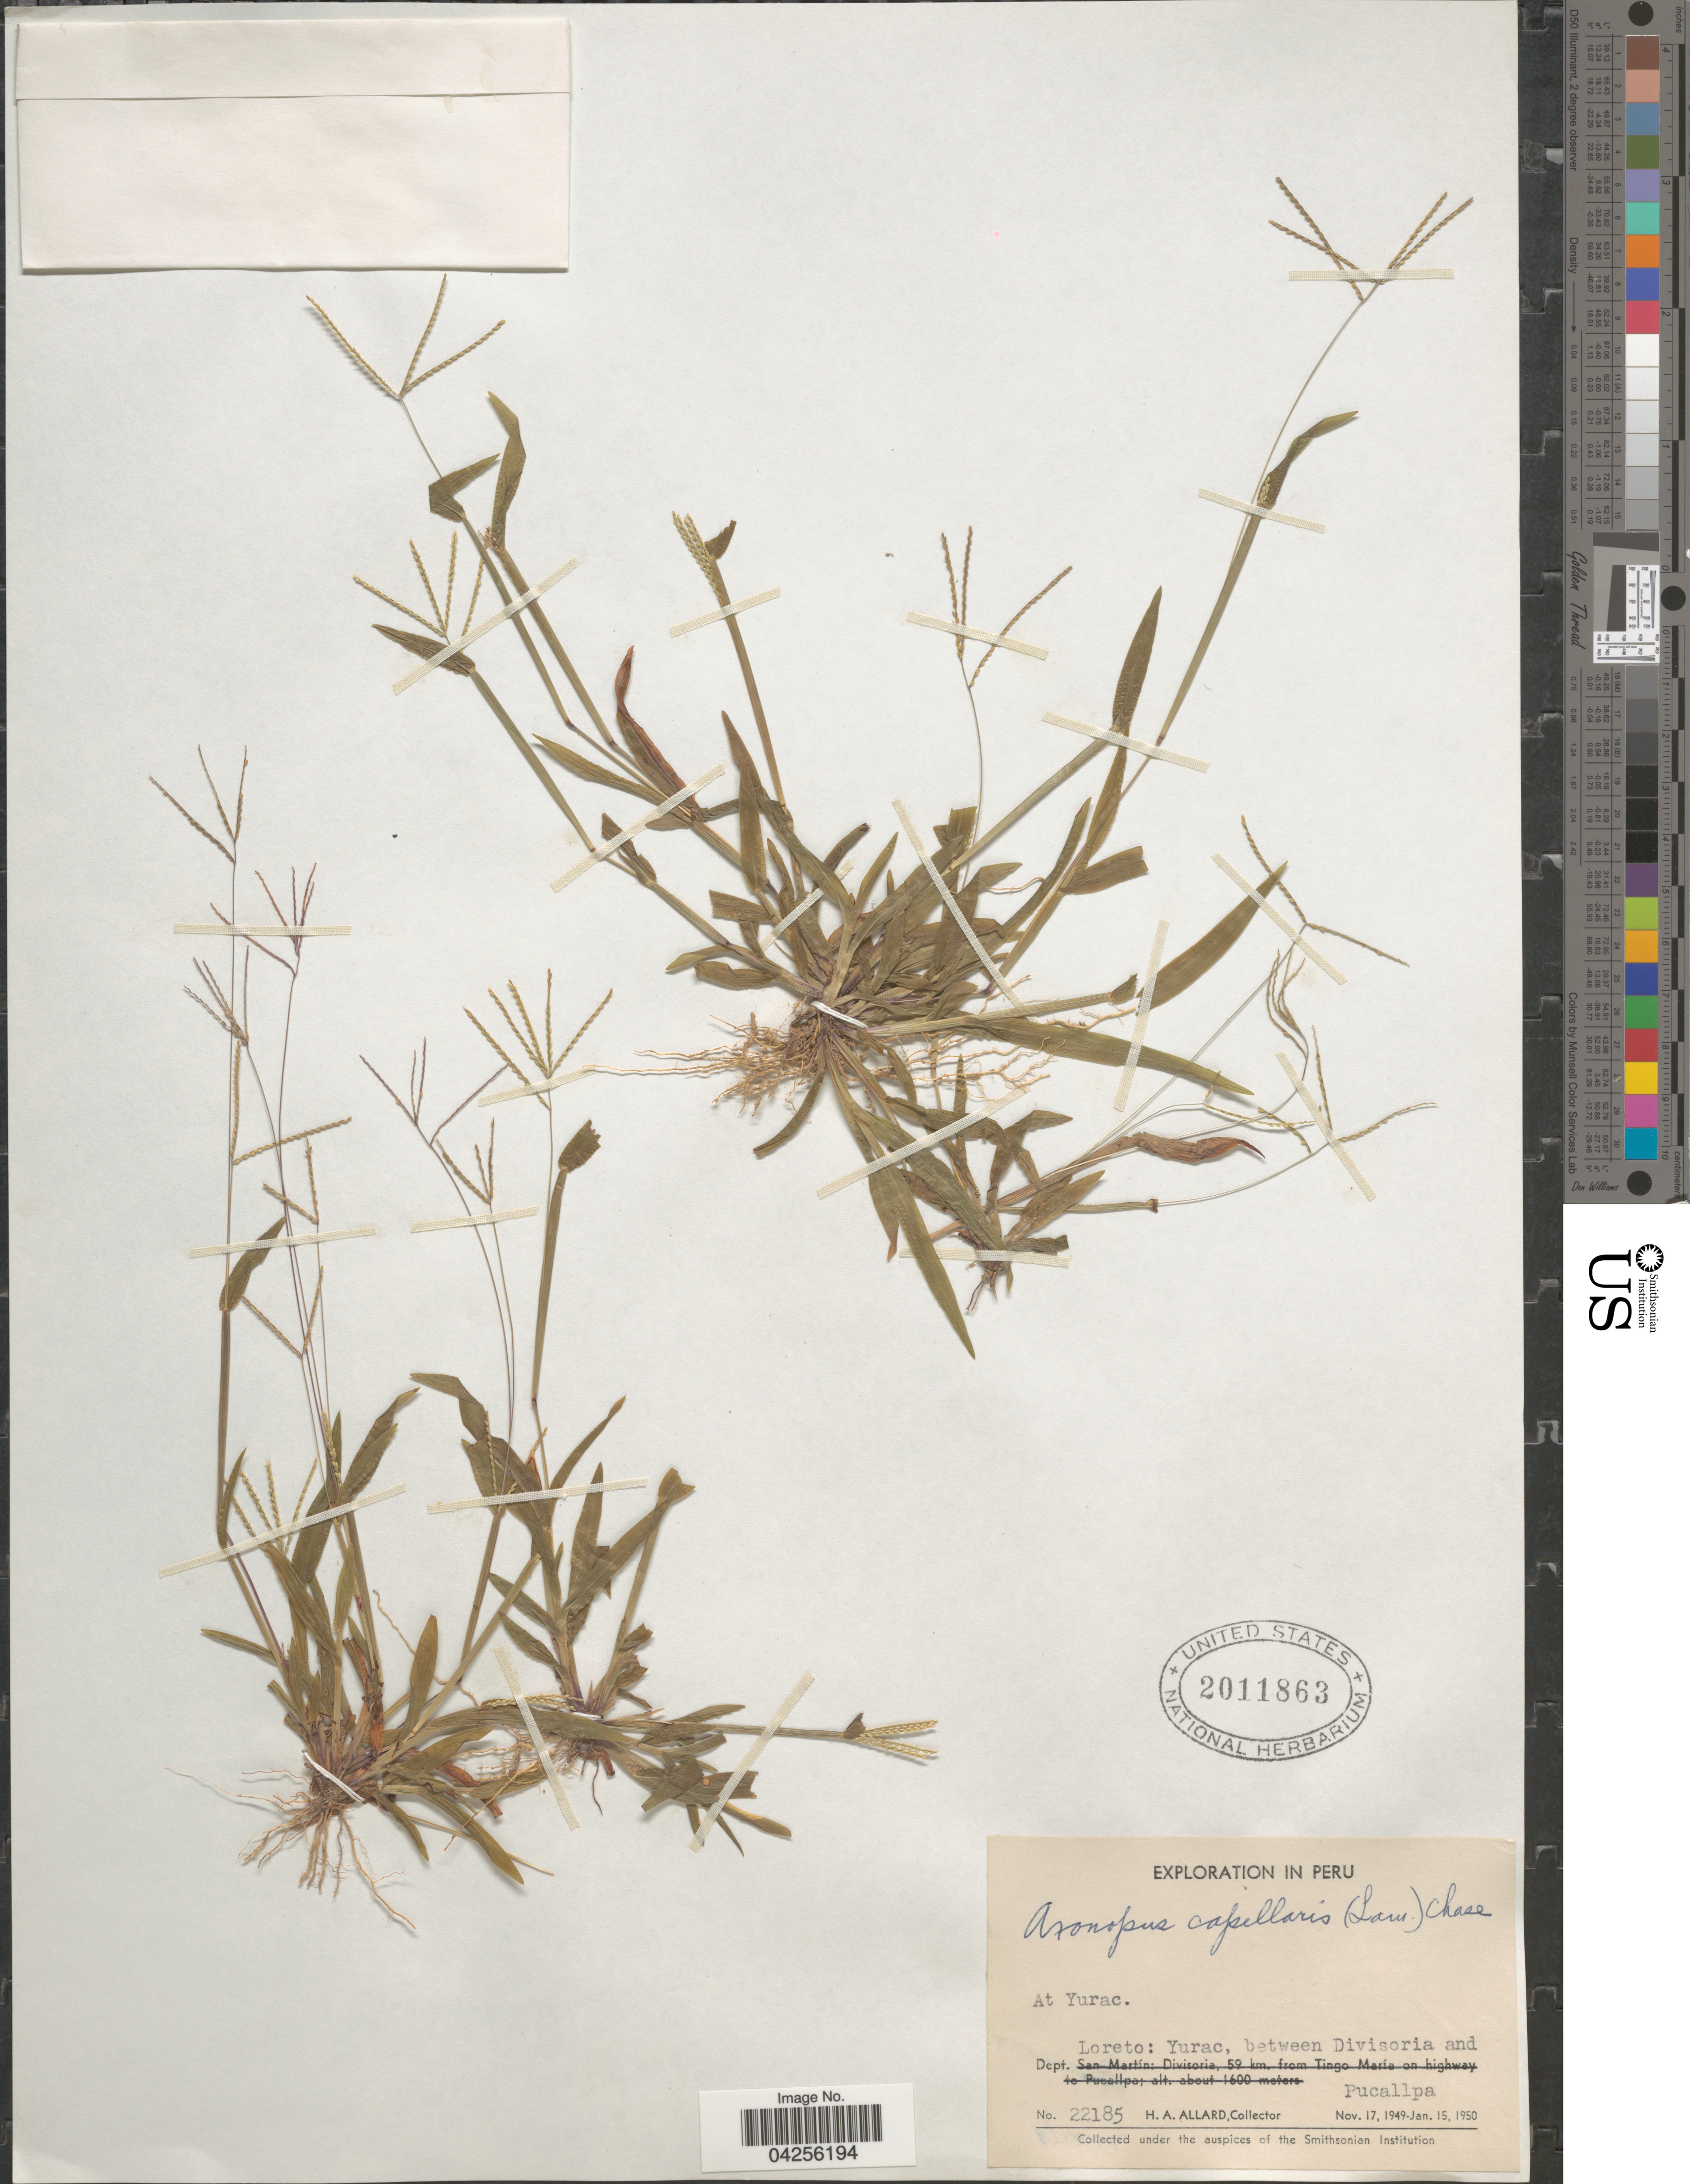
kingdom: Plantae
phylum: Tracheophyta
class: Liliopsida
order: Poales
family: Poaceae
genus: Axonopus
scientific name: Axonopus capillaris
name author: (Lam.) Chase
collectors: H. A. Allard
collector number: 22185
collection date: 1949-11-17/1950-01-15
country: Peru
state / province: Loreto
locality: Exploration in Peru. Dept. Loreto: Yurac, between Divisoria and Pucallpa.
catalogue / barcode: US 2011863